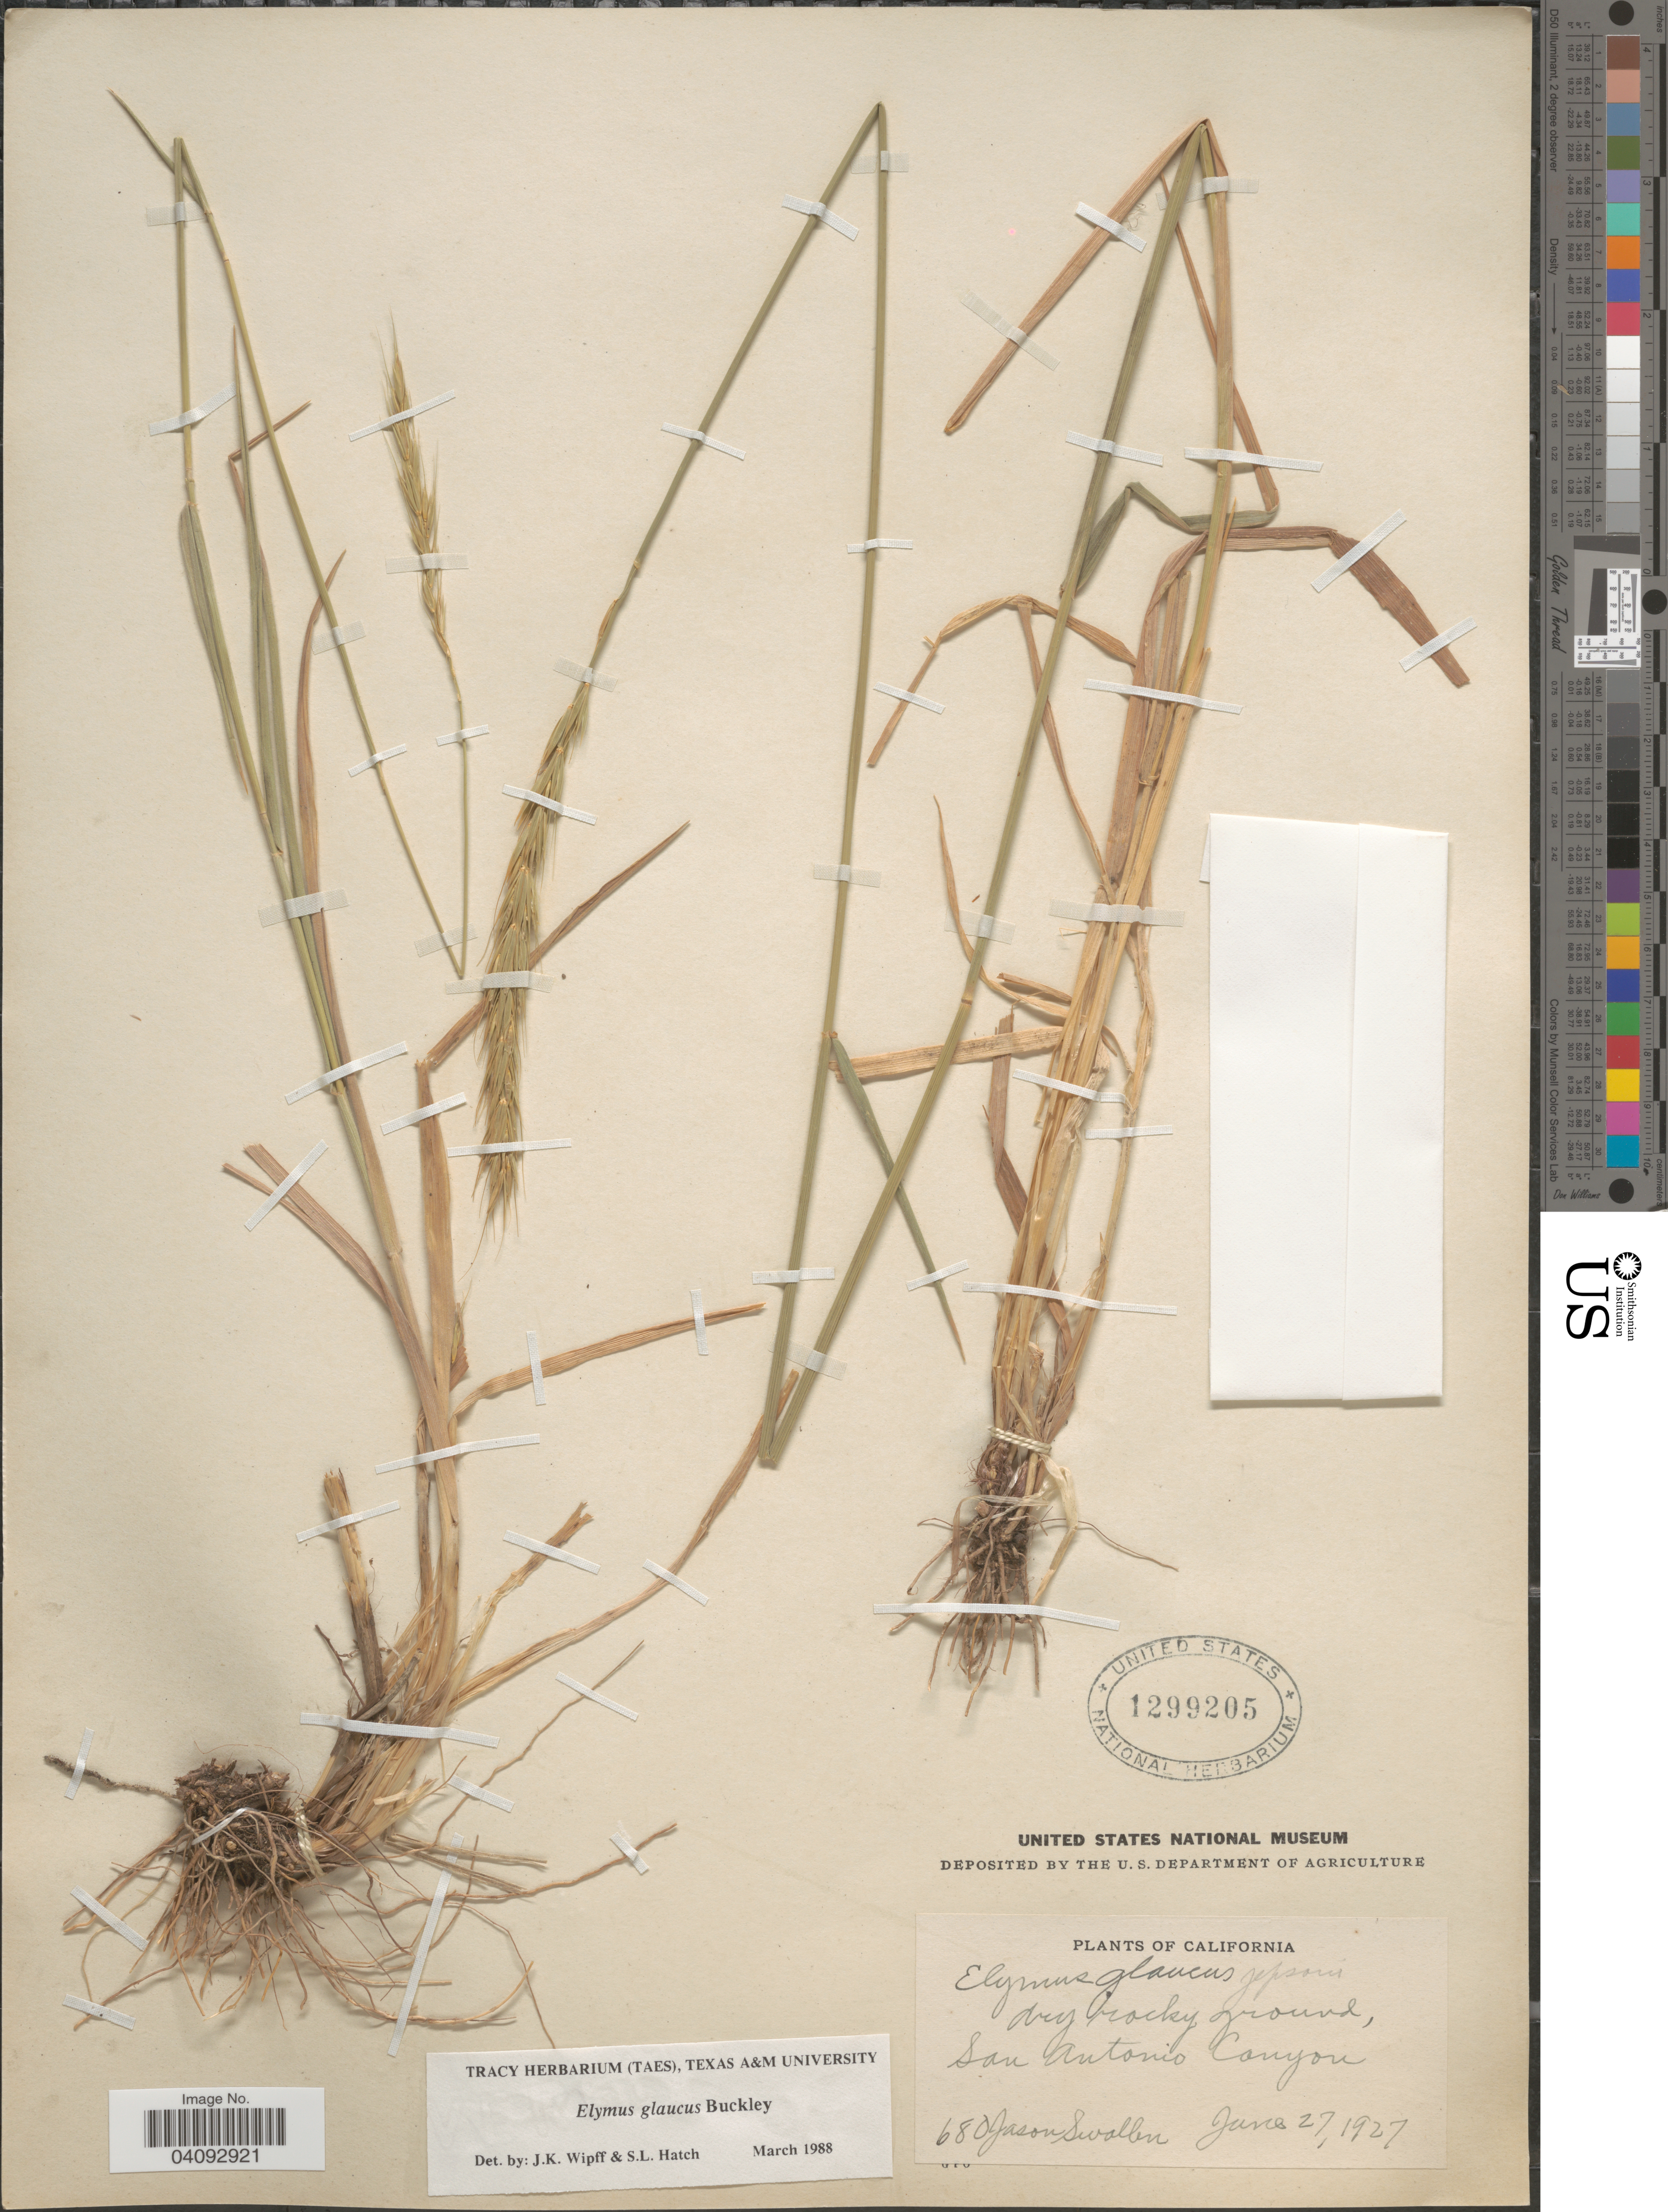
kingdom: Plantae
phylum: Tracheophyta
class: Liliopsida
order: Poales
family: Poaceae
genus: Elymus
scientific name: Elymus glaucus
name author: Buckley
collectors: J. R. Swallen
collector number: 680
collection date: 1927-06-27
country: United States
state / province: California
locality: Dry rocky ground, San Antonio Canyon.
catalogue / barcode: US 1299205